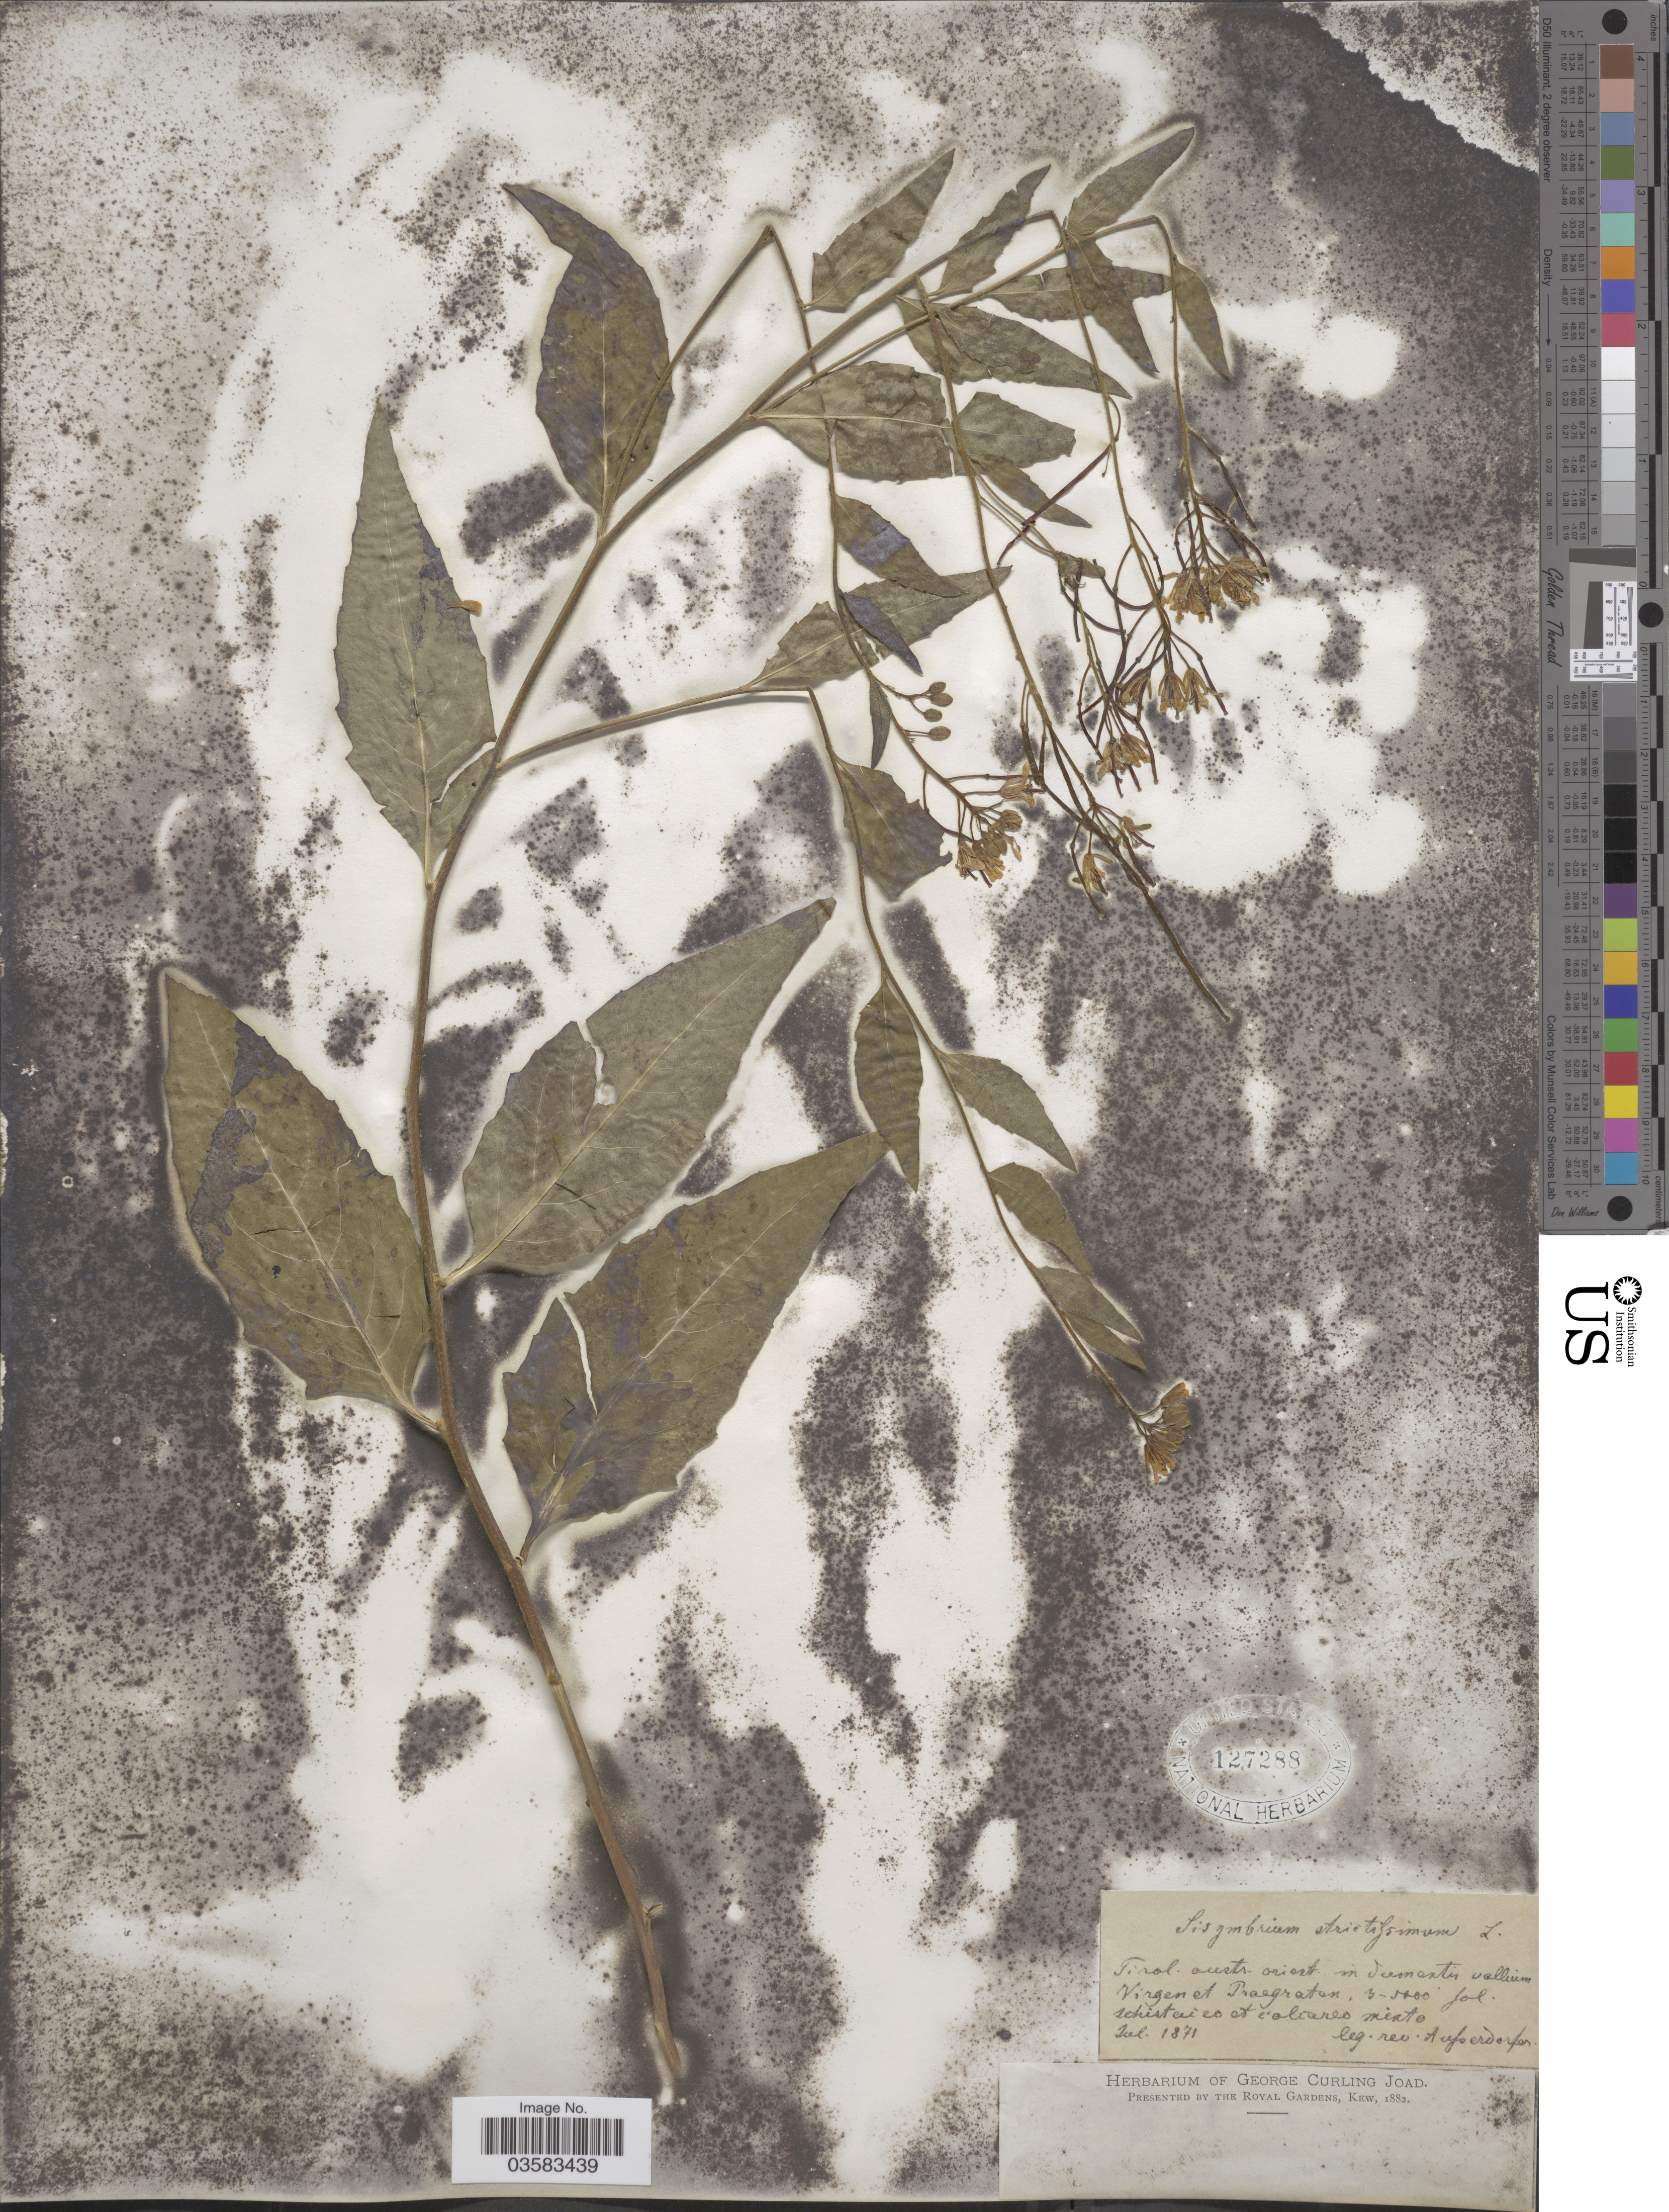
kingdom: Plantae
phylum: Tracheophyta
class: Magnoliopsida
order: Brassicales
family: Brassicaceae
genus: Sisymbrium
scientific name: Sisymbrium strictissimum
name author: L.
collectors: Aufsersdorfer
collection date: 1871-07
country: Austria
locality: Tirol. austr. orient. in dumentis vallium Virgen et Praegraten.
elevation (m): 914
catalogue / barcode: US 127288